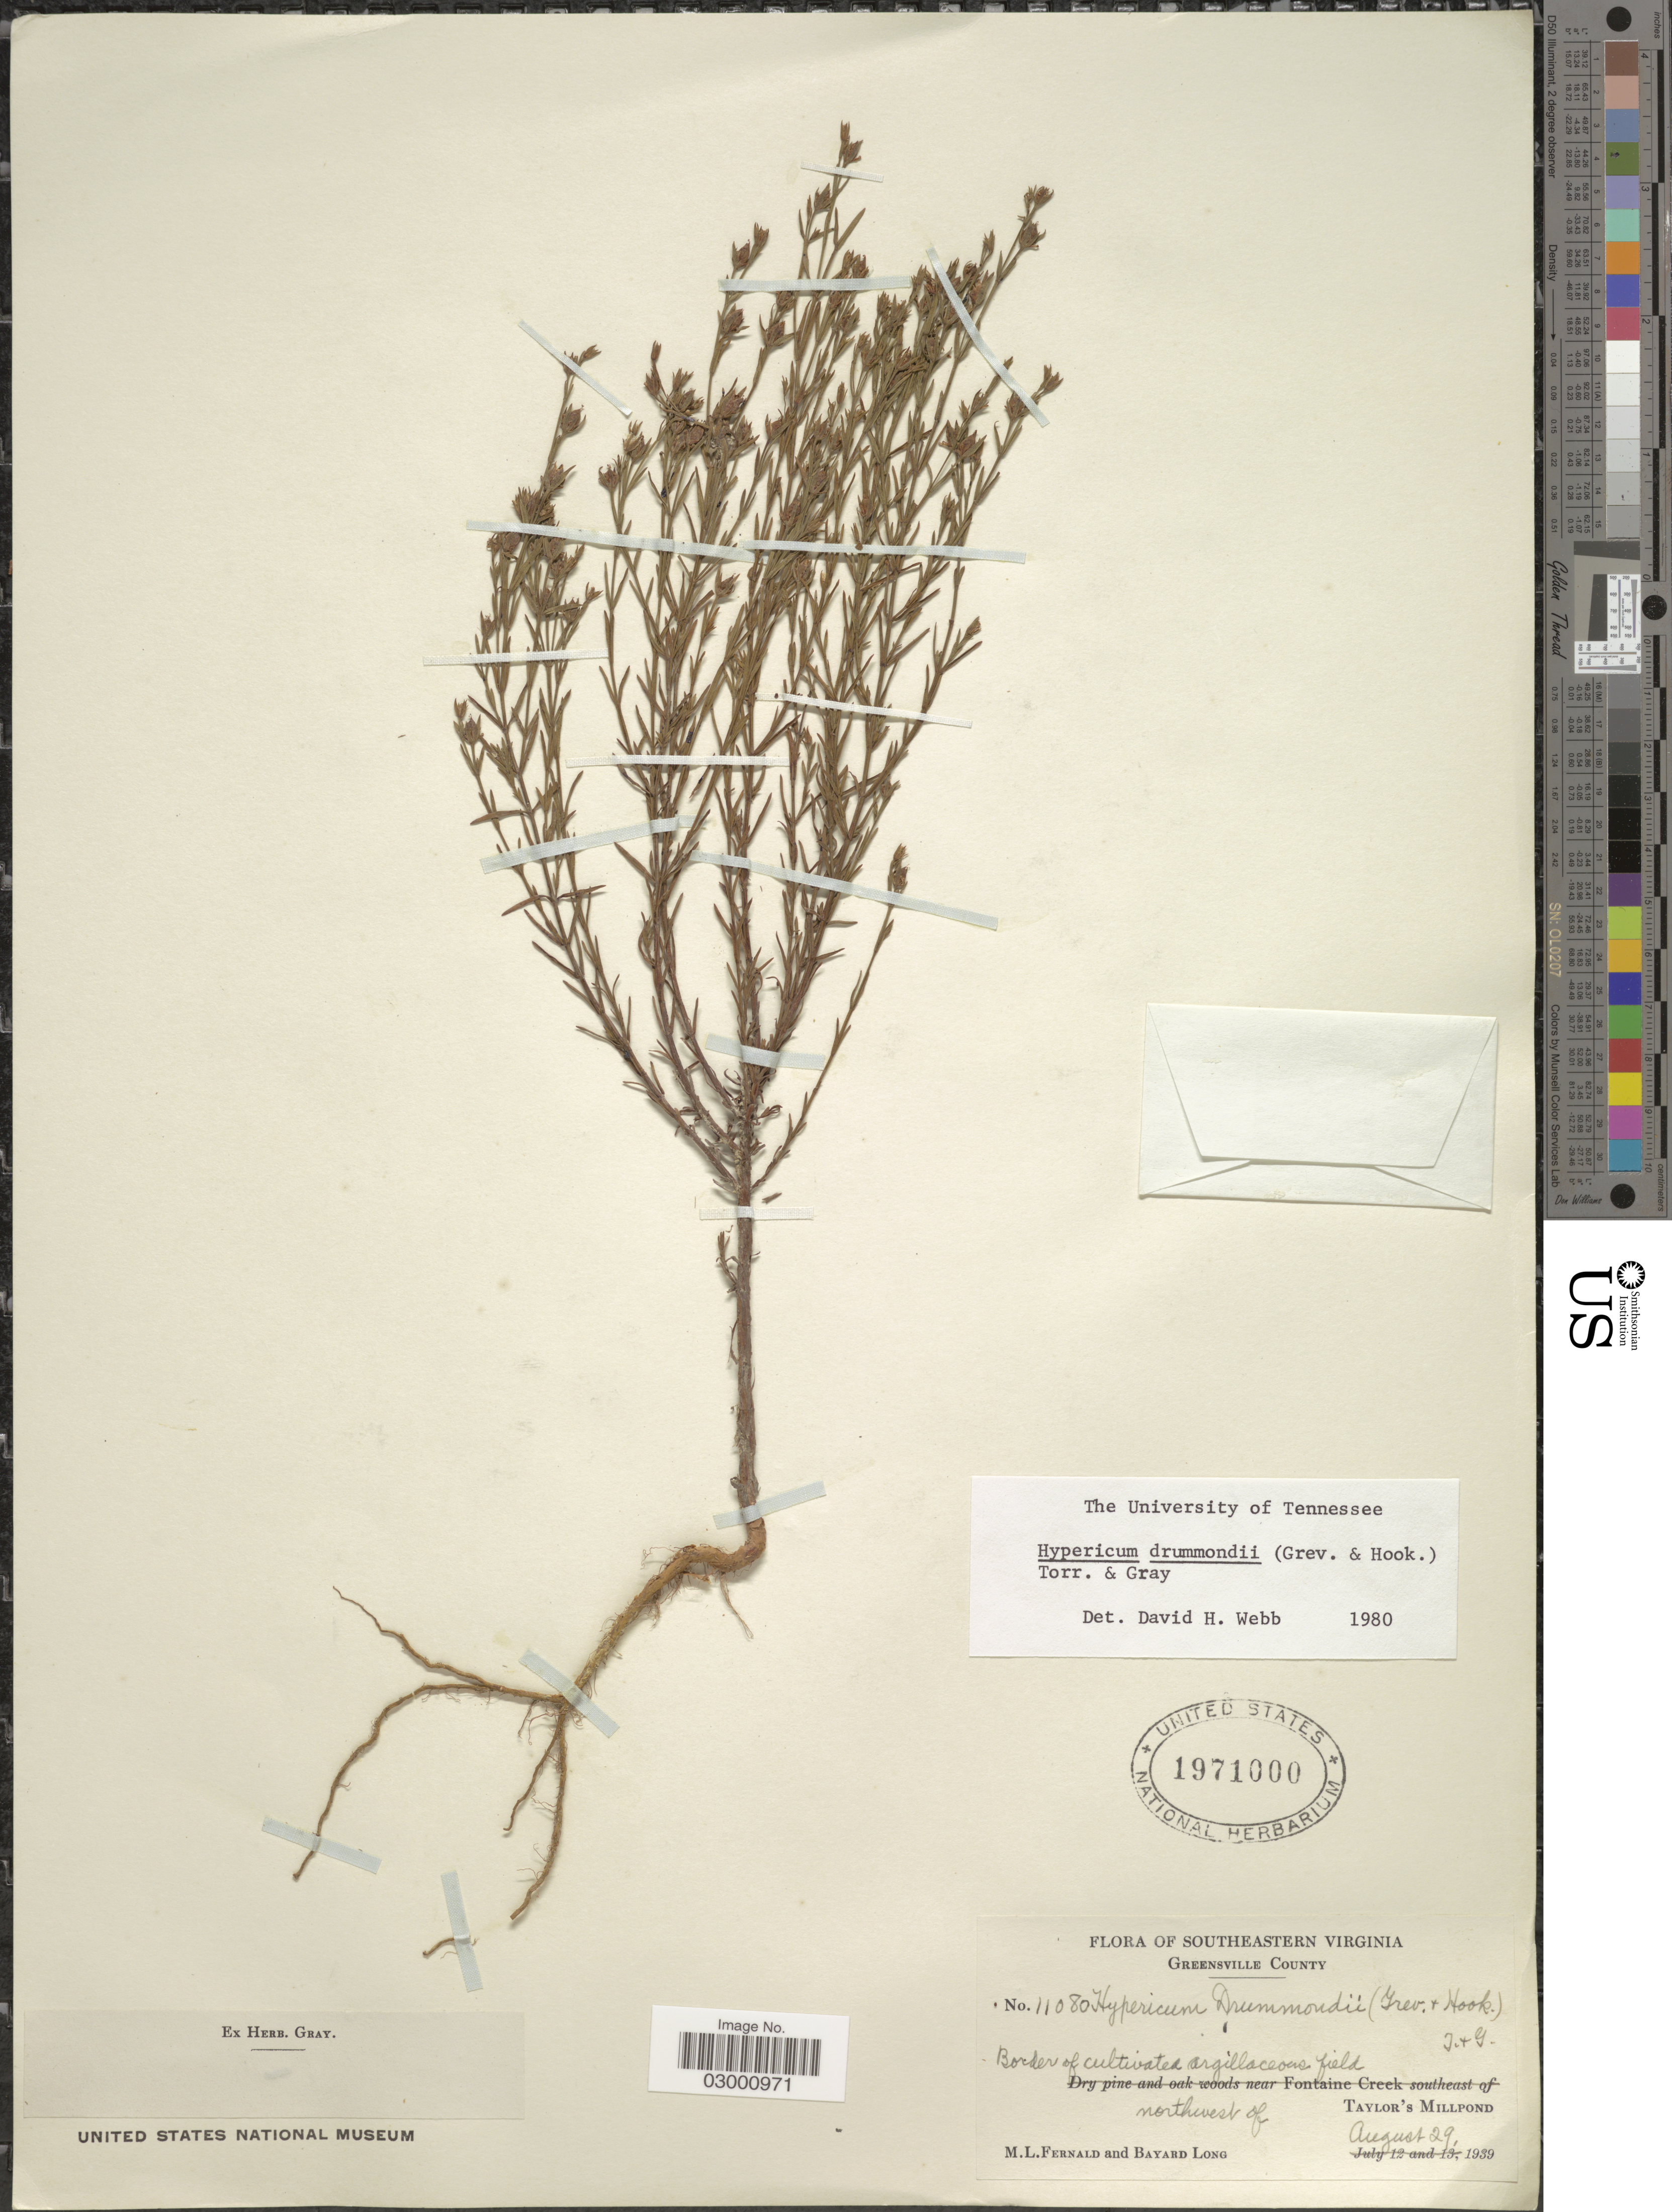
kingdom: Plantae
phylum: Tracheophyta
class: Magnoliopsida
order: Malpighiales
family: Hypericaceae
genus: Hypericum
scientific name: Hypericum drummondii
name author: (Grev. & Hook.) Torr. & A. Gray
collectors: M. L. Fernald & B. Long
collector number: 11080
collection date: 1939-08-29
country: United States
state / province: Virginia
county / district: Greensville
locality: Southeastern Virginia. Greensville County. Border of cultivated argillaceous field. Northwest of Taylor's Millpond.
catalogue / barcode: US 1971000